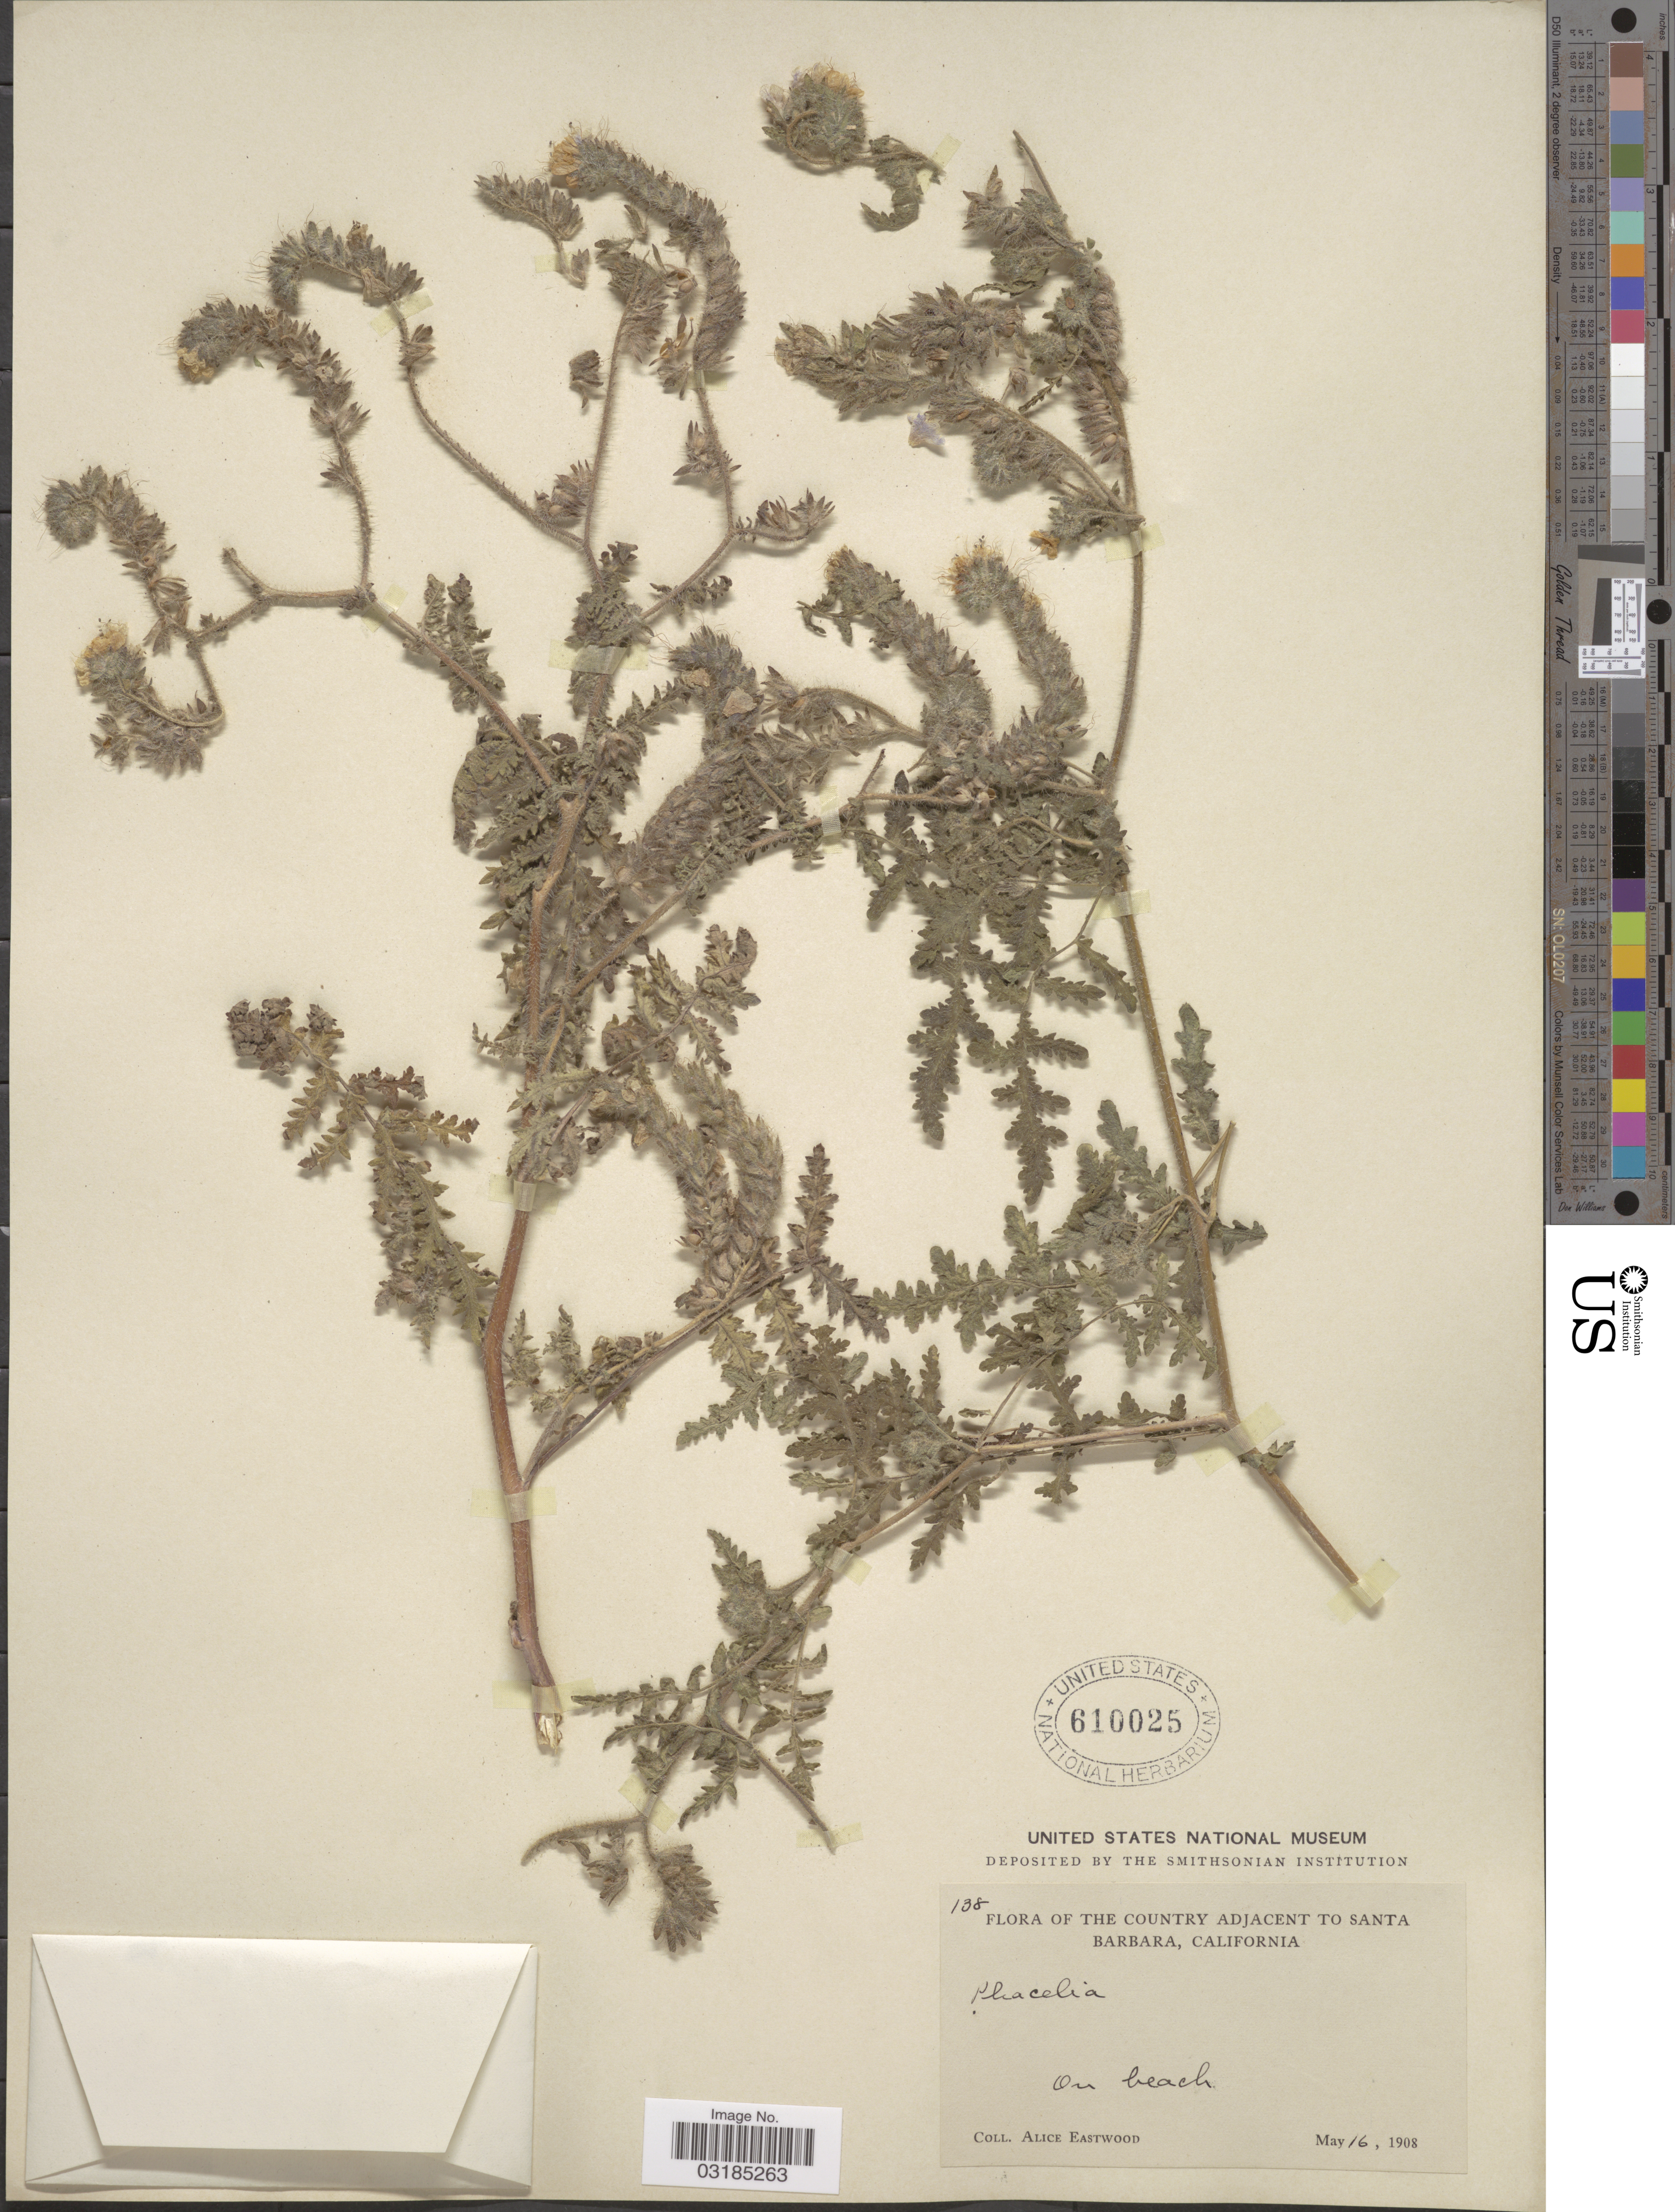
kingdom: Plantae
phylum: Tracheophyta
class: Magnoliopsida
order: Boraginales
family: Hydrophyllaceae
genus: Phacelia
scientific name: Phacelia distans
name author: Benth.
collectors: A. Eastwood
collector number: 138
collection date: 1908-05-16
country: United States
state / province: California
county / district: Santa Barbara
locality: The country adjacent to Santa Barbara.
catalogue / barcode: US 610025